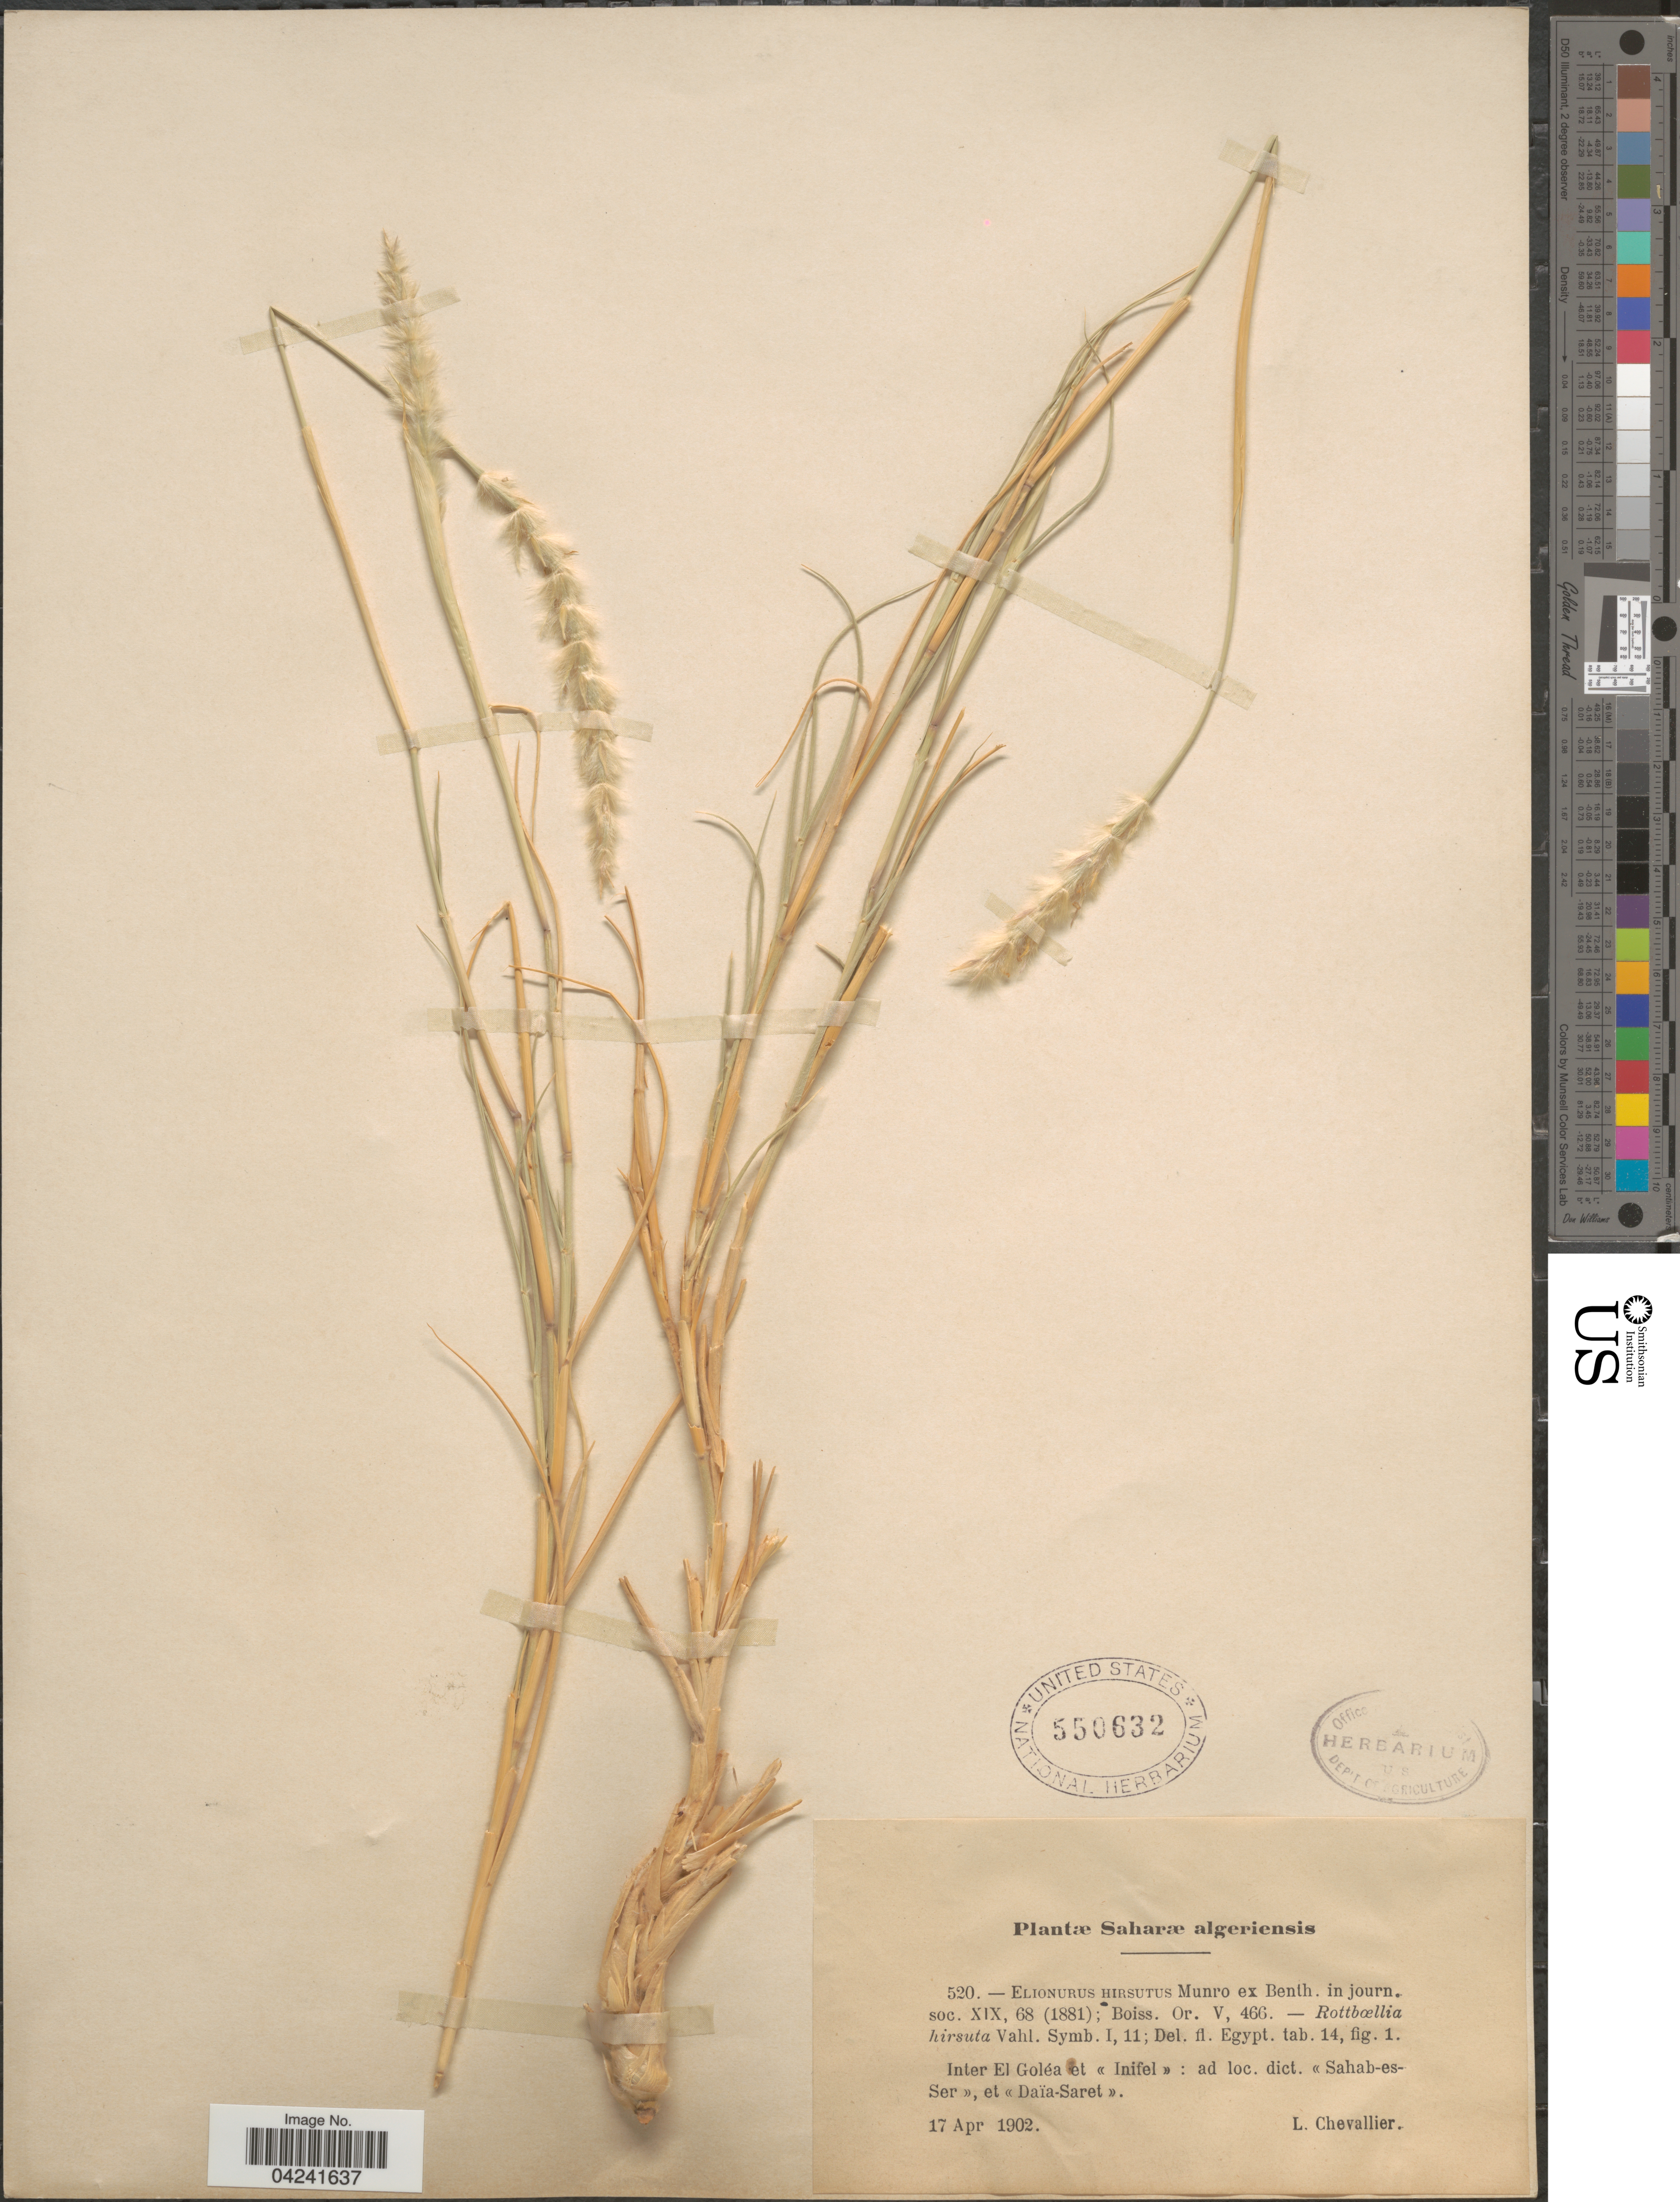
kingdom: Plantae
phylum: Tracheophyta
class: Liliopsida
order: Poales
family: Poaceae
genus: Lasiurus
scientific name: Lasiurus scindicus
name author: Henr.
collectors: L. Chevallier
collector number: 520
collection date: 1902-04-17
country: Algeria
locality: Saharæ algeriensis. Inter El Goléa et «Inifel»: ad loc. dict. «Sahab-es-Ser», et «Daïa-Saret».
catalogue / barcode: US 550632